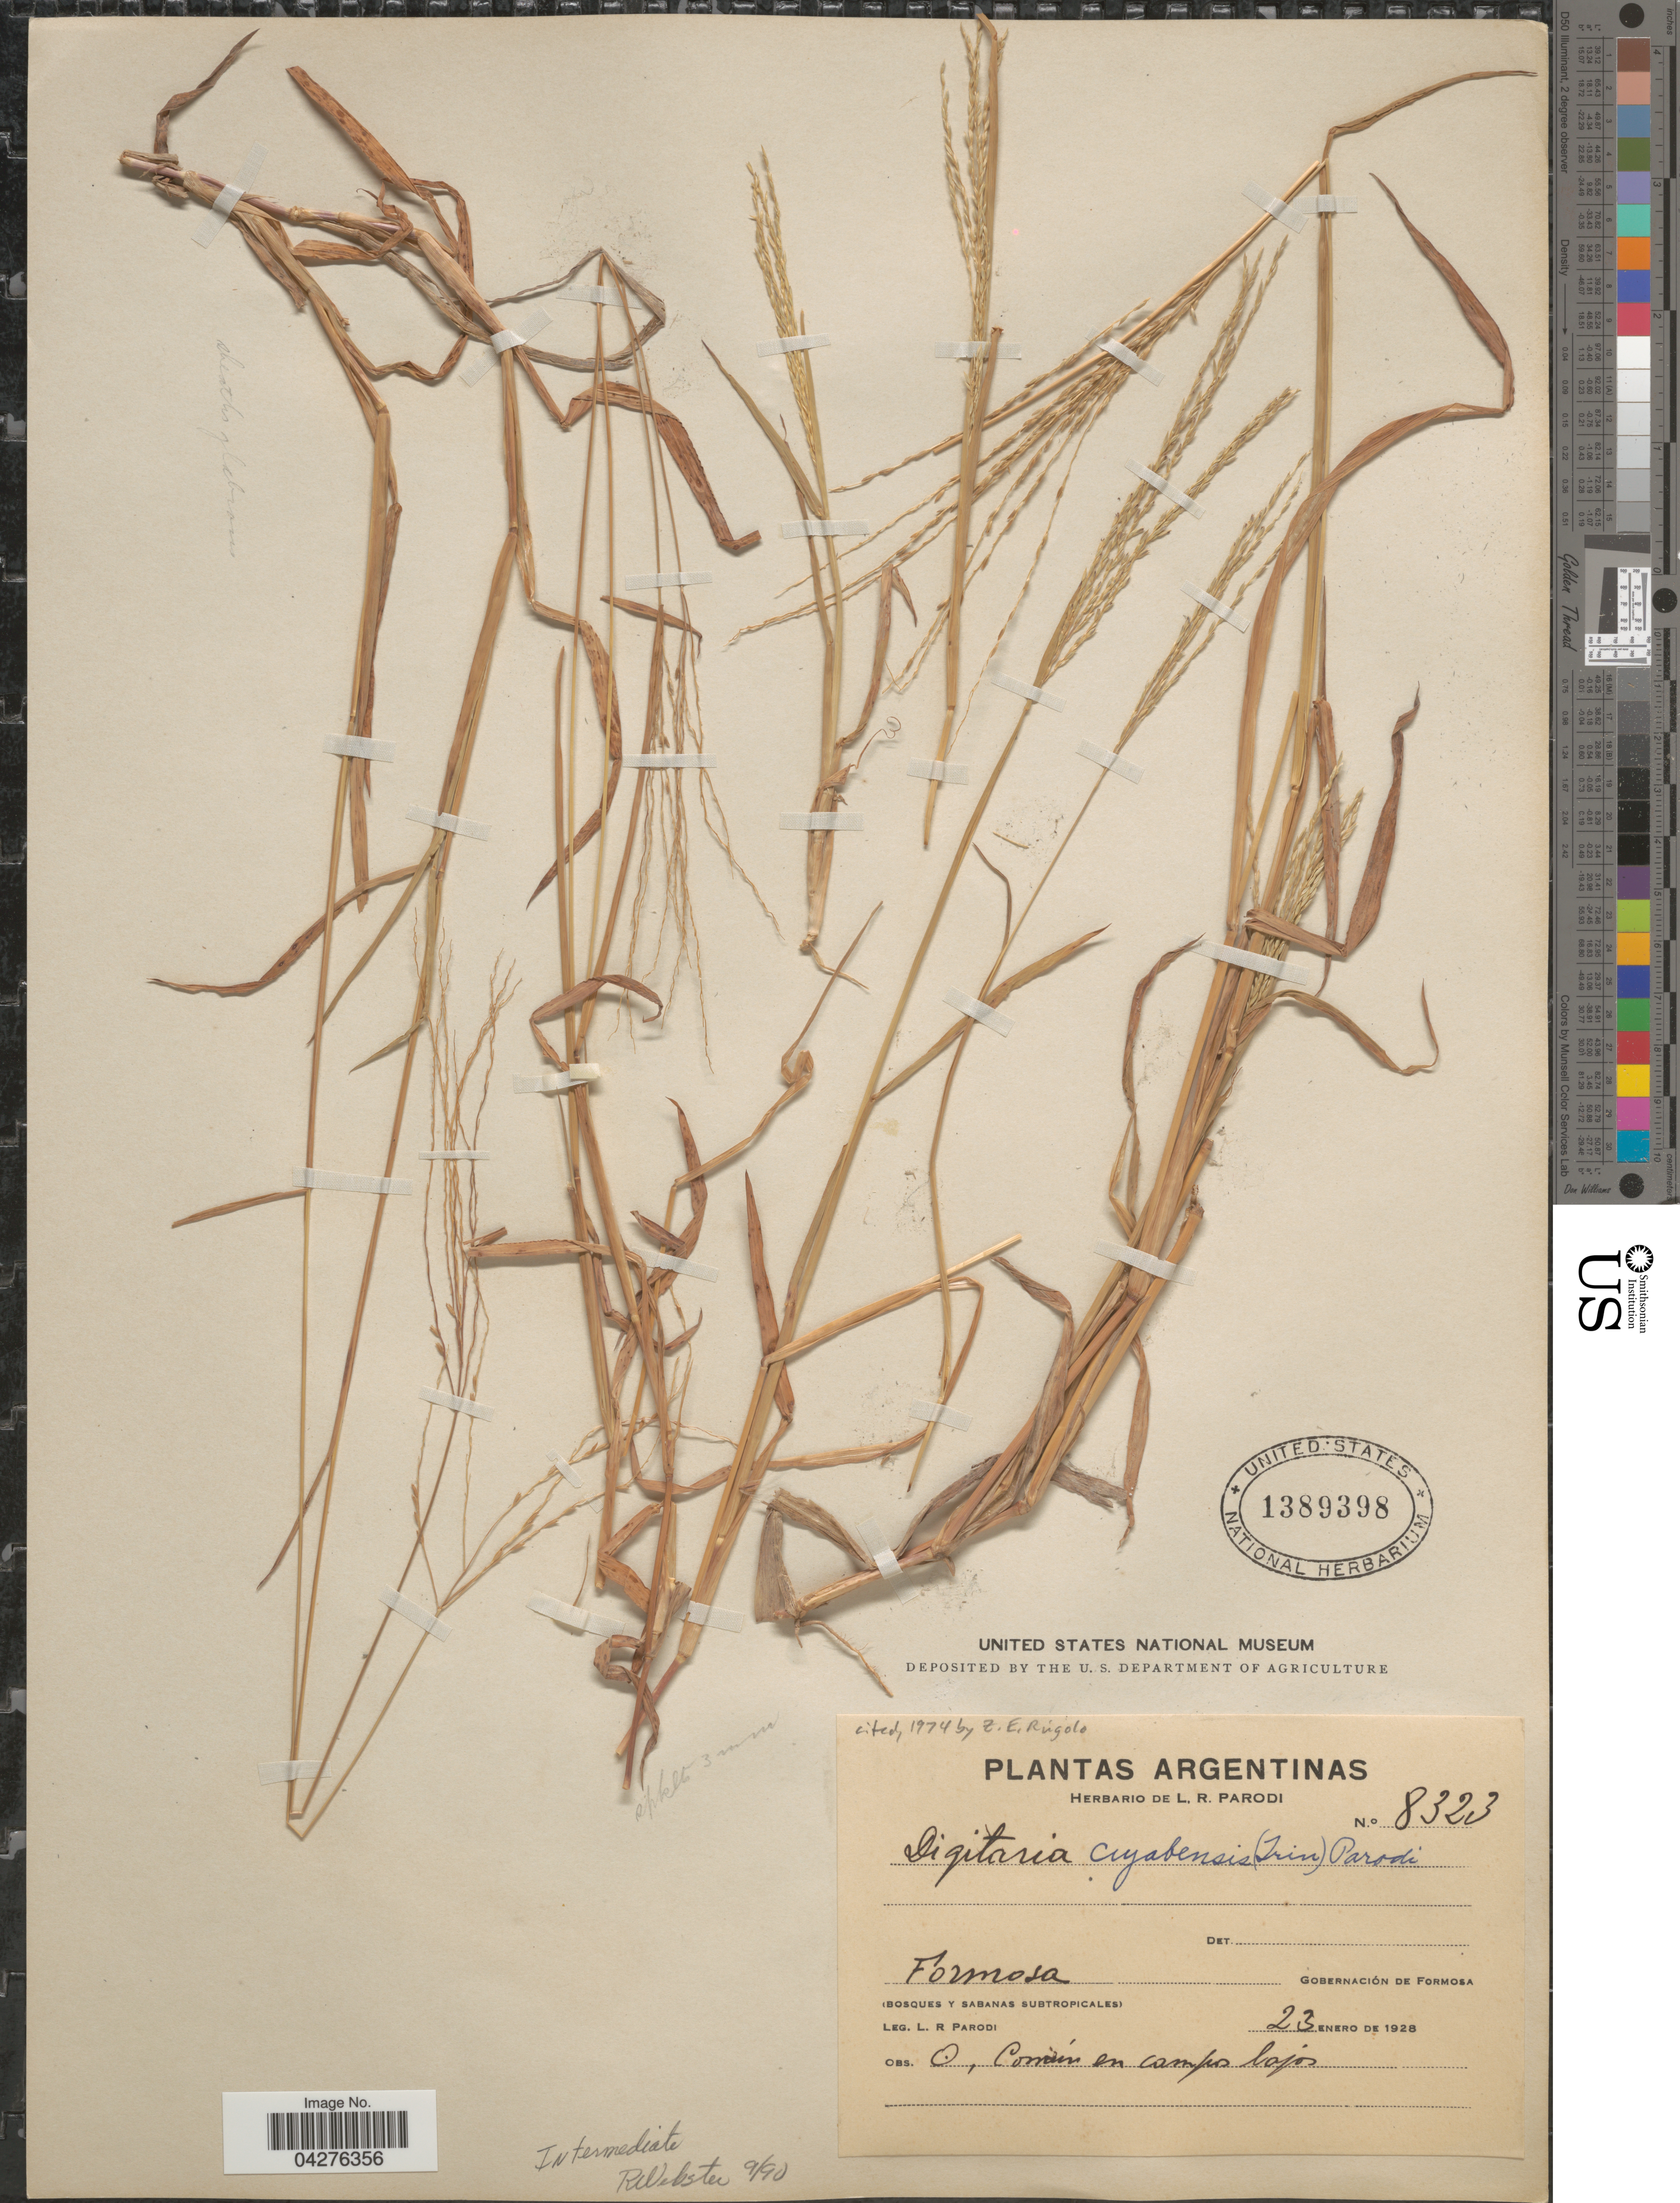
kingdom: Plantae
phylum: Tracheophyta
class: Liliopsida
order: Poales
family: Poaceae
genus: Digitaria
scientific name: Digitaria cuyabensis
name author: (Trin.) Parodi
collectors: L. R. Parodi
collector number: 8323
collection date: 1928-01-23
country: Argentina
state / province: Formosa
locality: Formosa. Gobernación de Formosa. (Bosques y sabanas subtropicales).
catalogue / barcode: US 1389398